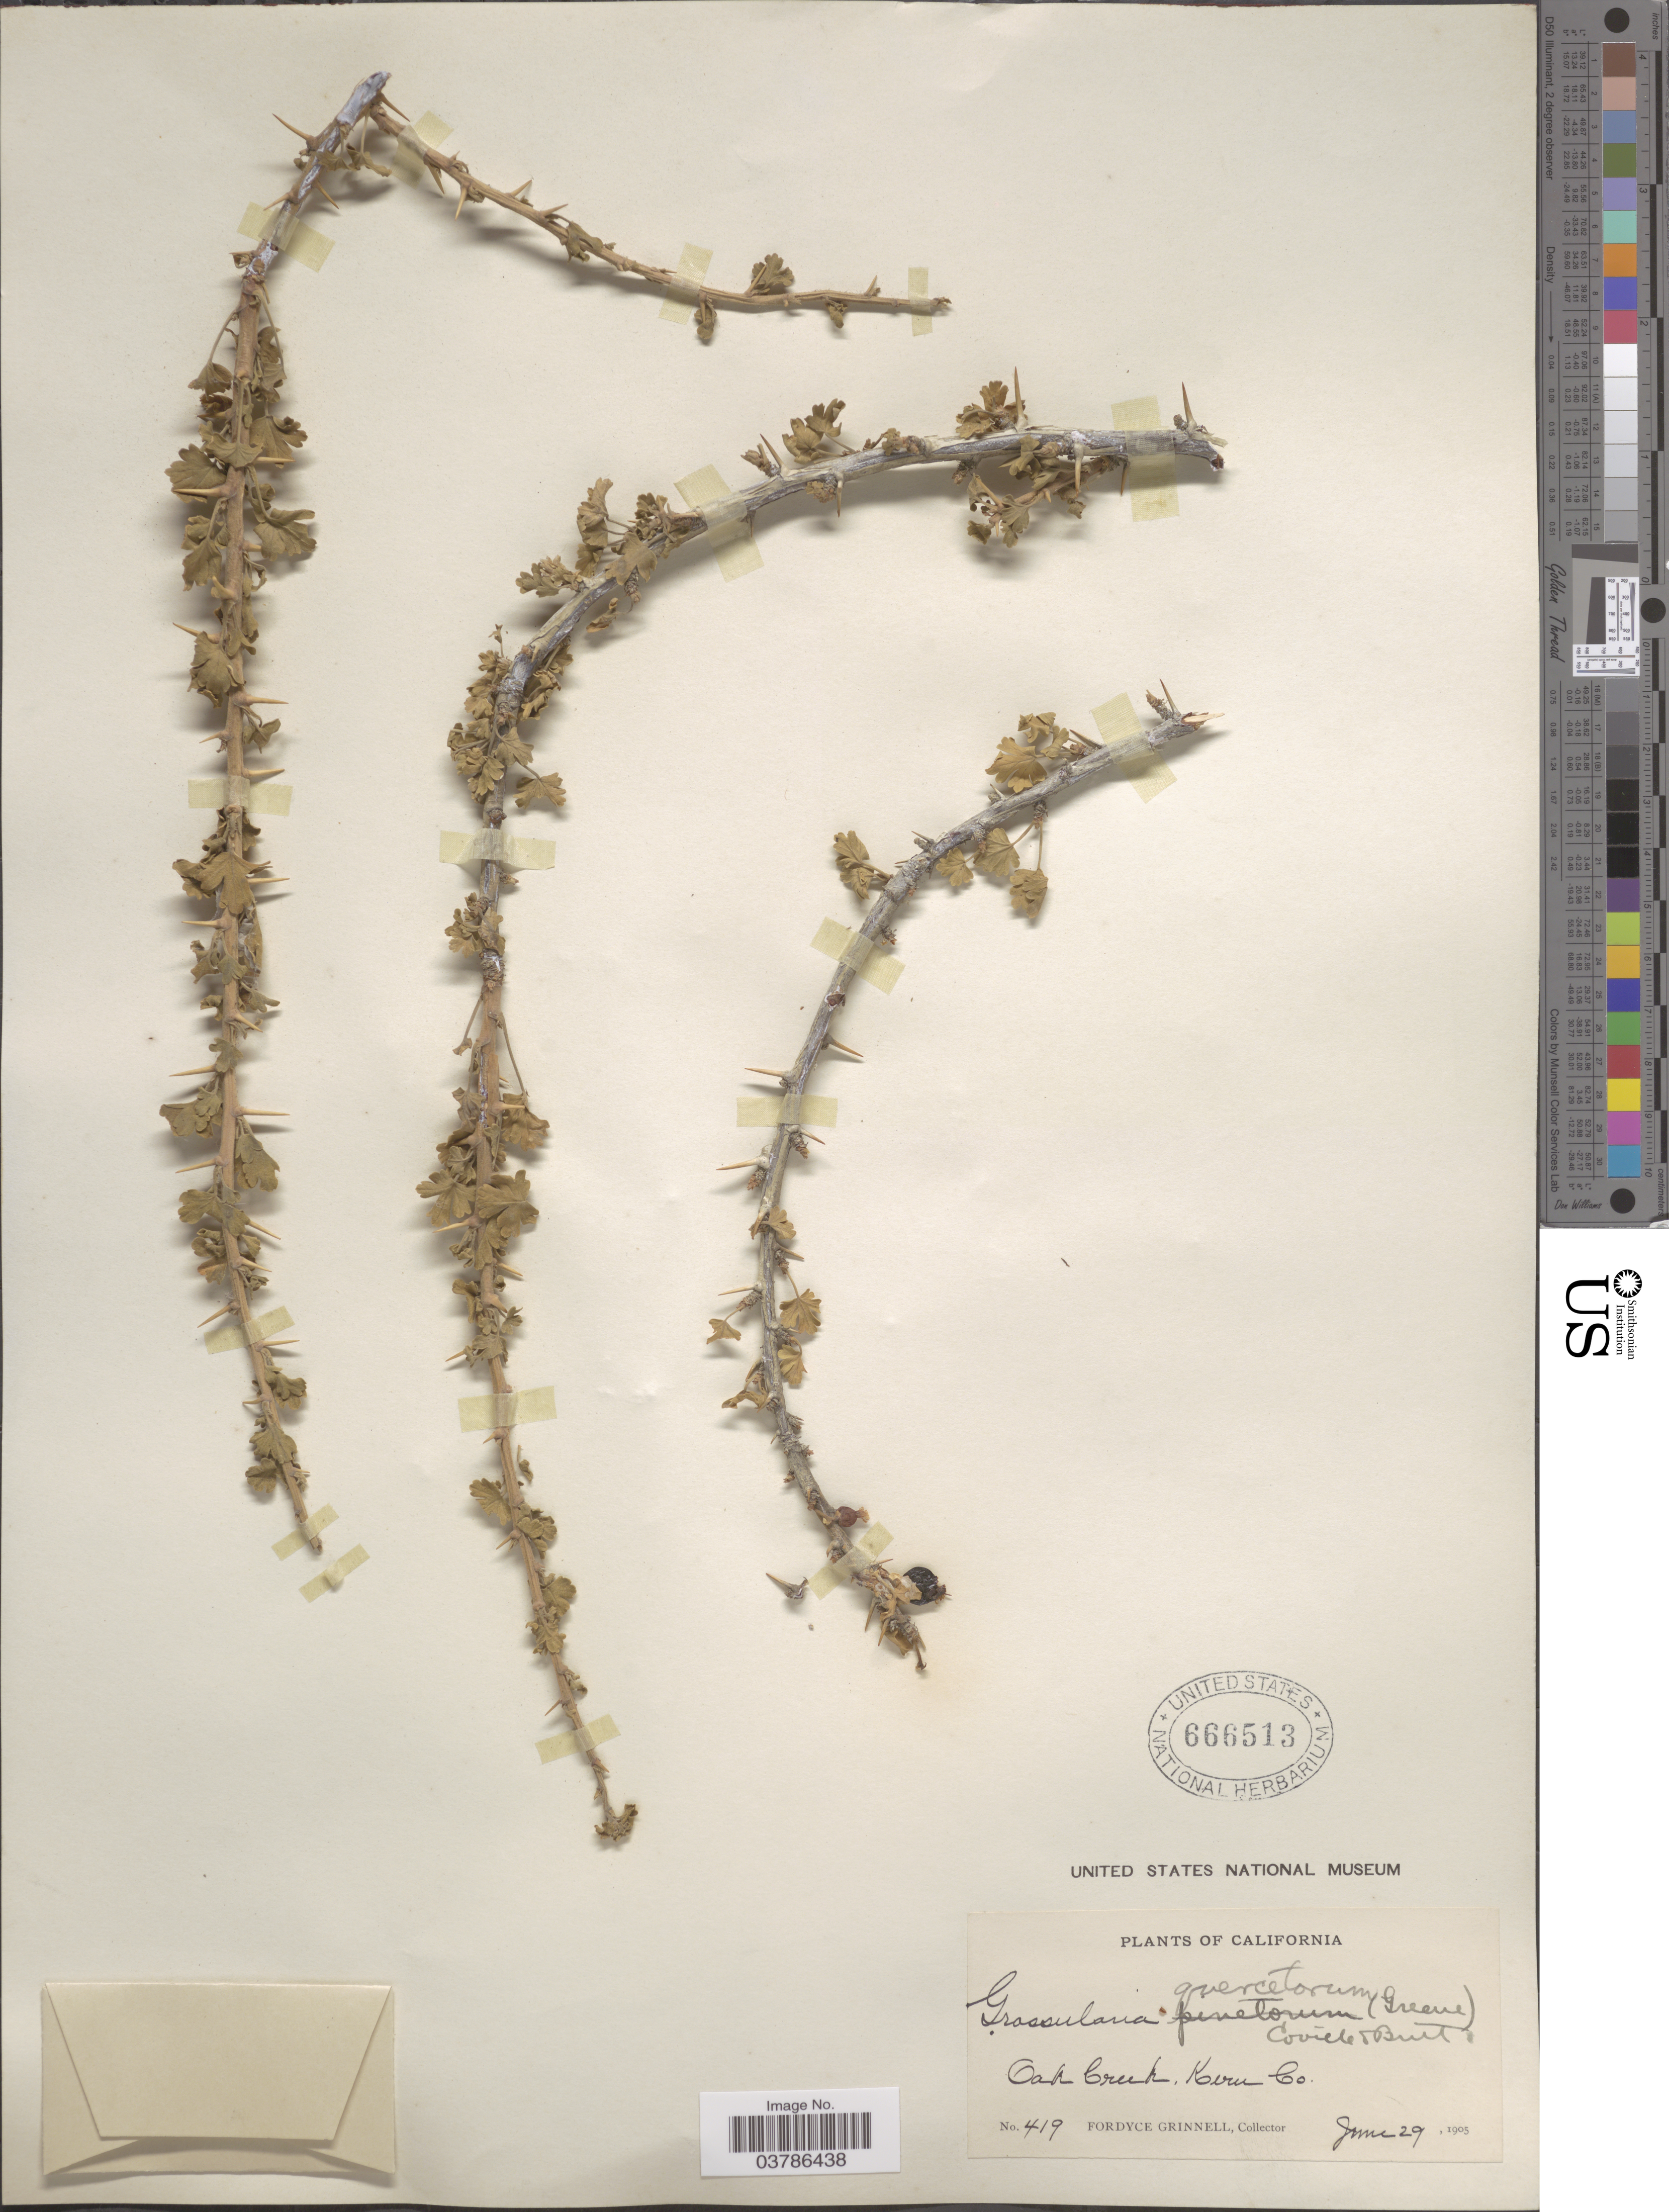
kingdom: Plantae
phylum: Tracheophyta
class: Magnoliopsida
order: Saxifragales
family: Grossulariaceae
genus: Ribes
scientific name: Ribes quercetorum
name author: Greene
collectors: F. Grinnell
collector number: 419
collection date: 1905-06-29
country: United States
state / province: California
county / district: Kern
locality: Oak Creek, Kern Co.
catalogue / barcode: US 666513